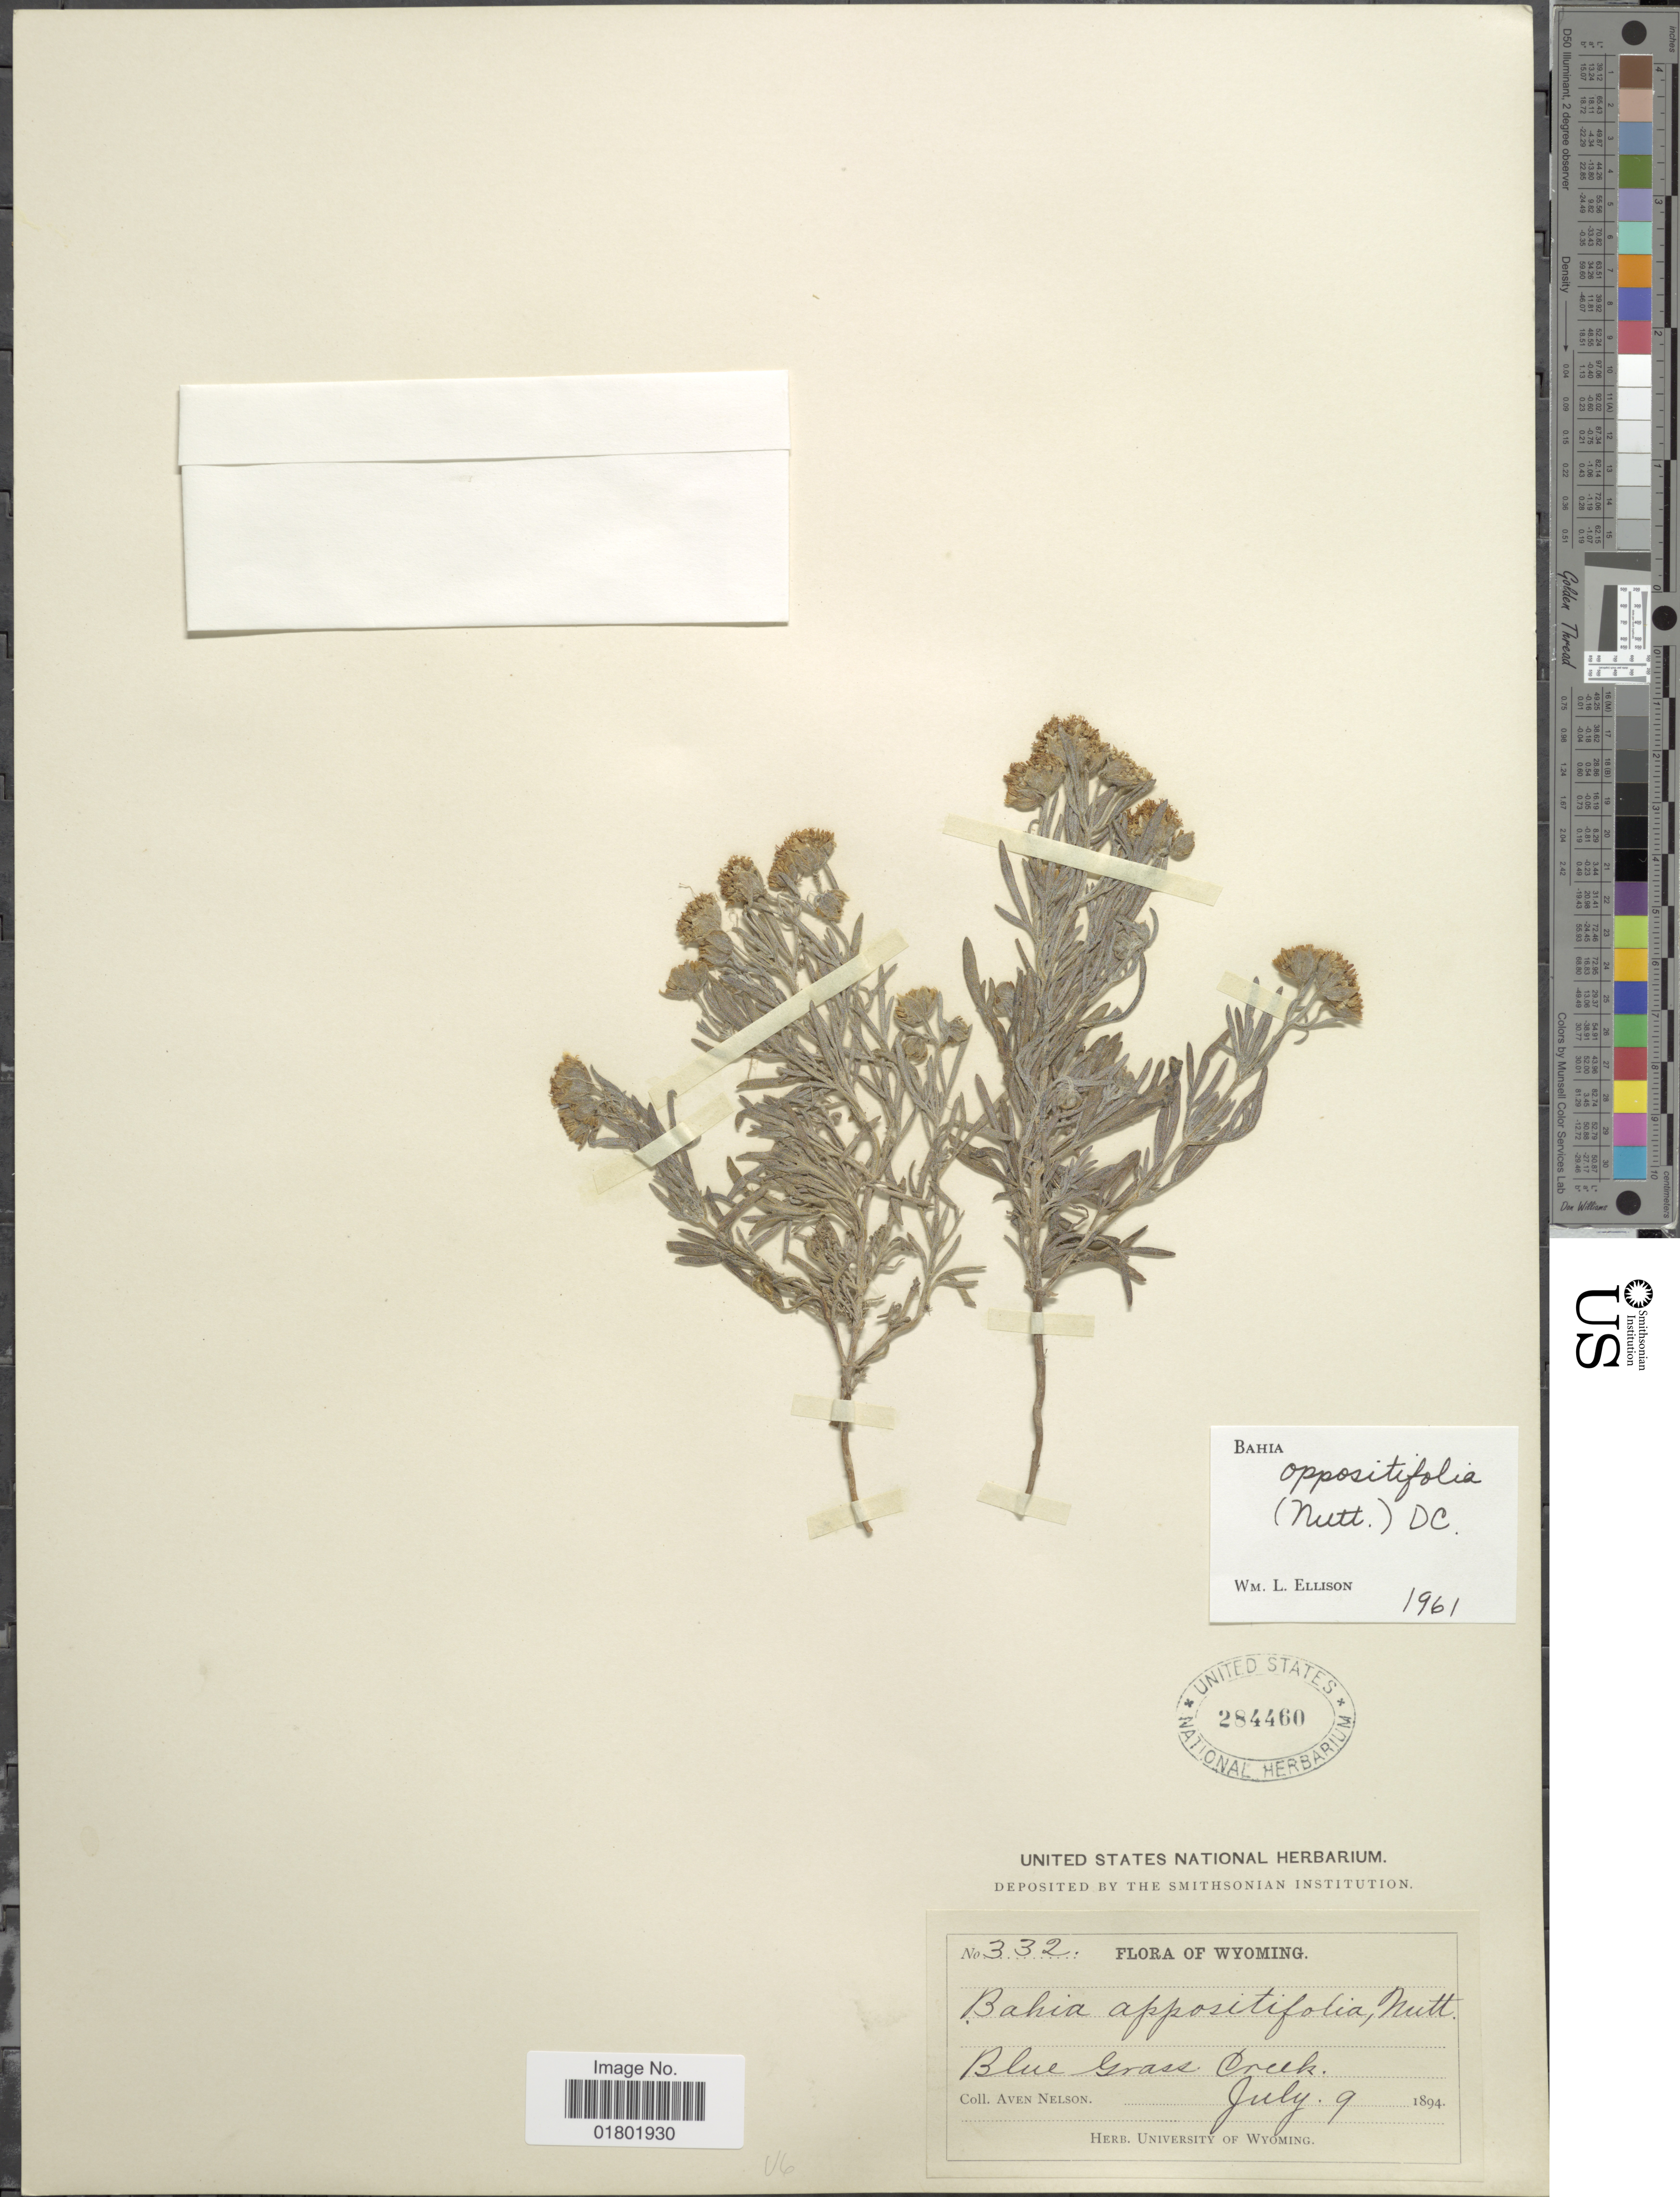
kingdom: Plantae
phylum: Tracheophyta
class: Magnoliopsida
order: Asterales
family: Asteraceae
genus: Bahia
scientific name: Bahia oppositifolia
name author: Nutt.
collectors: A. Nelson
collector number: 332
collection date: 1894-07-09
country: United States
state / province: Wyoming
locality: Blue Grass Creek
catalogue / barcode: US 284460